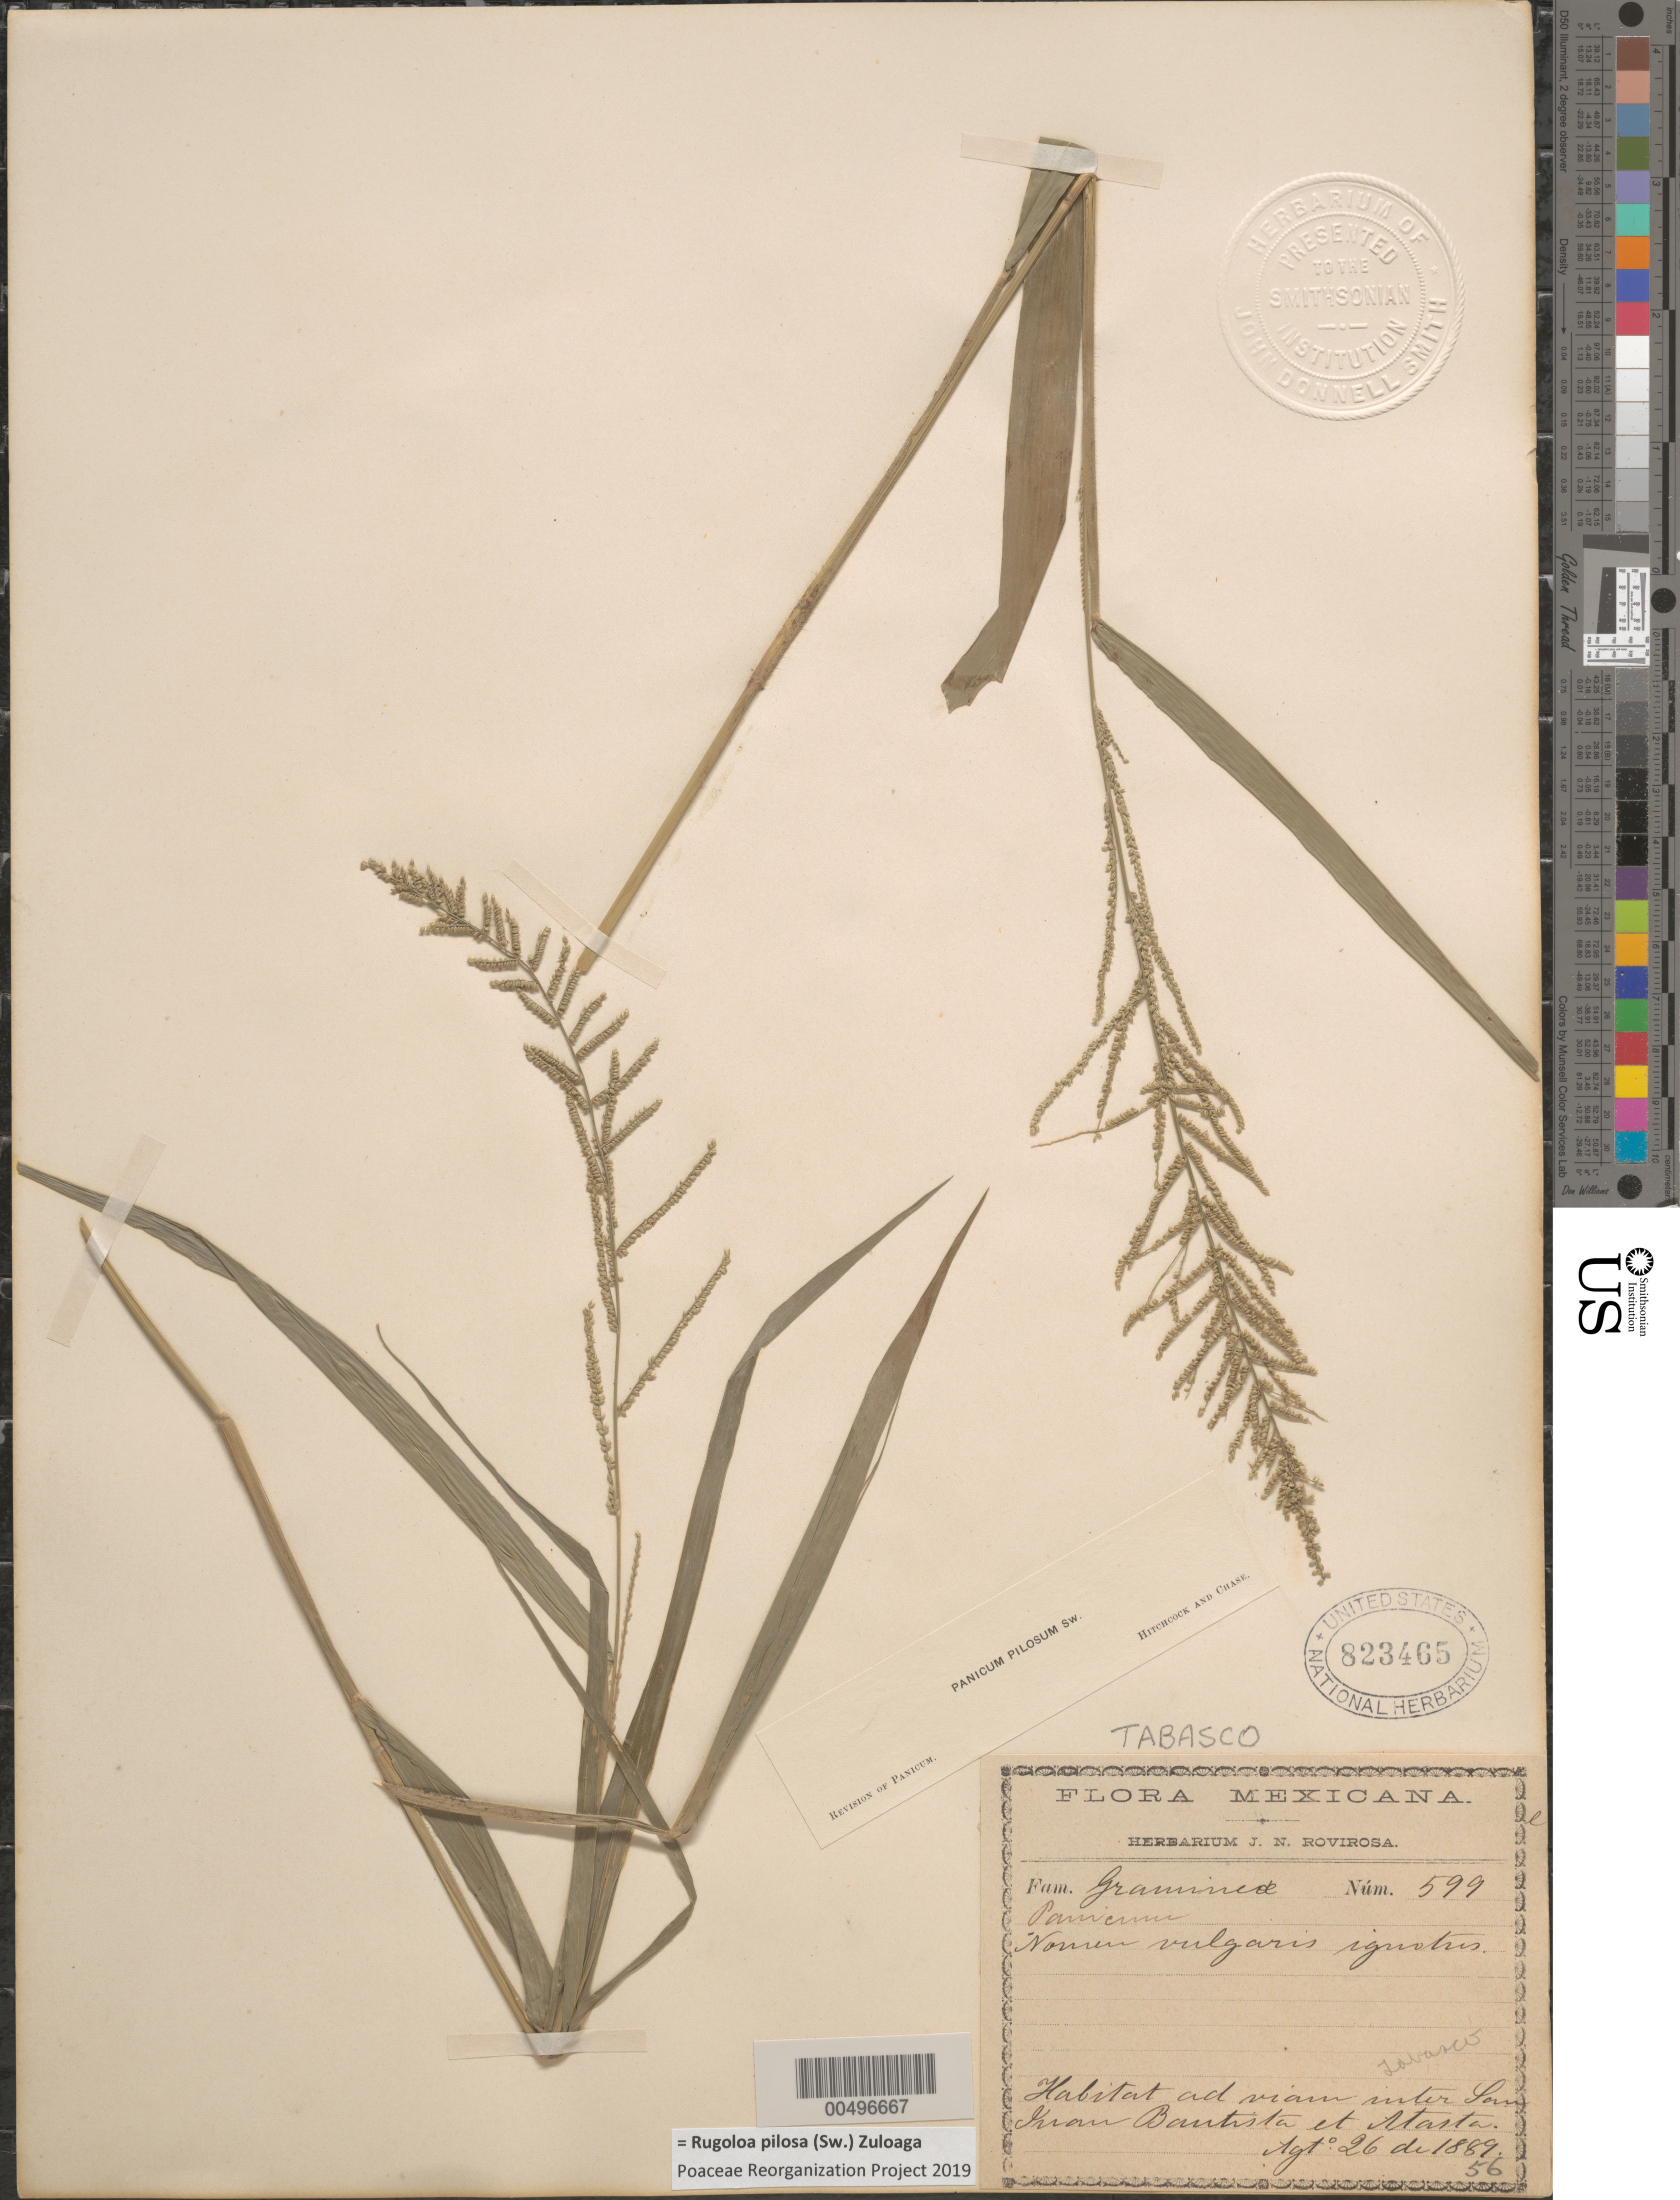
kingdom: Plantae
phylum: Tracheophyta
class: Liliopsida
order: Poales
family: Poaceae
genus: Panicum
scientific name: Panicum pilosum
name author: Sw.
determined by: Hitchcock, A. S.; Chase, [M.] A.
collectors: J. N. Rovirosa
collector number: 599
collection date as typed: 26 Aug 1889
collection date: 1889-08-26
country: Mexico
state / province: Tabasco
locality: Along road between San Juan Bautista & Atasta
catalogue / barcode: US 823465